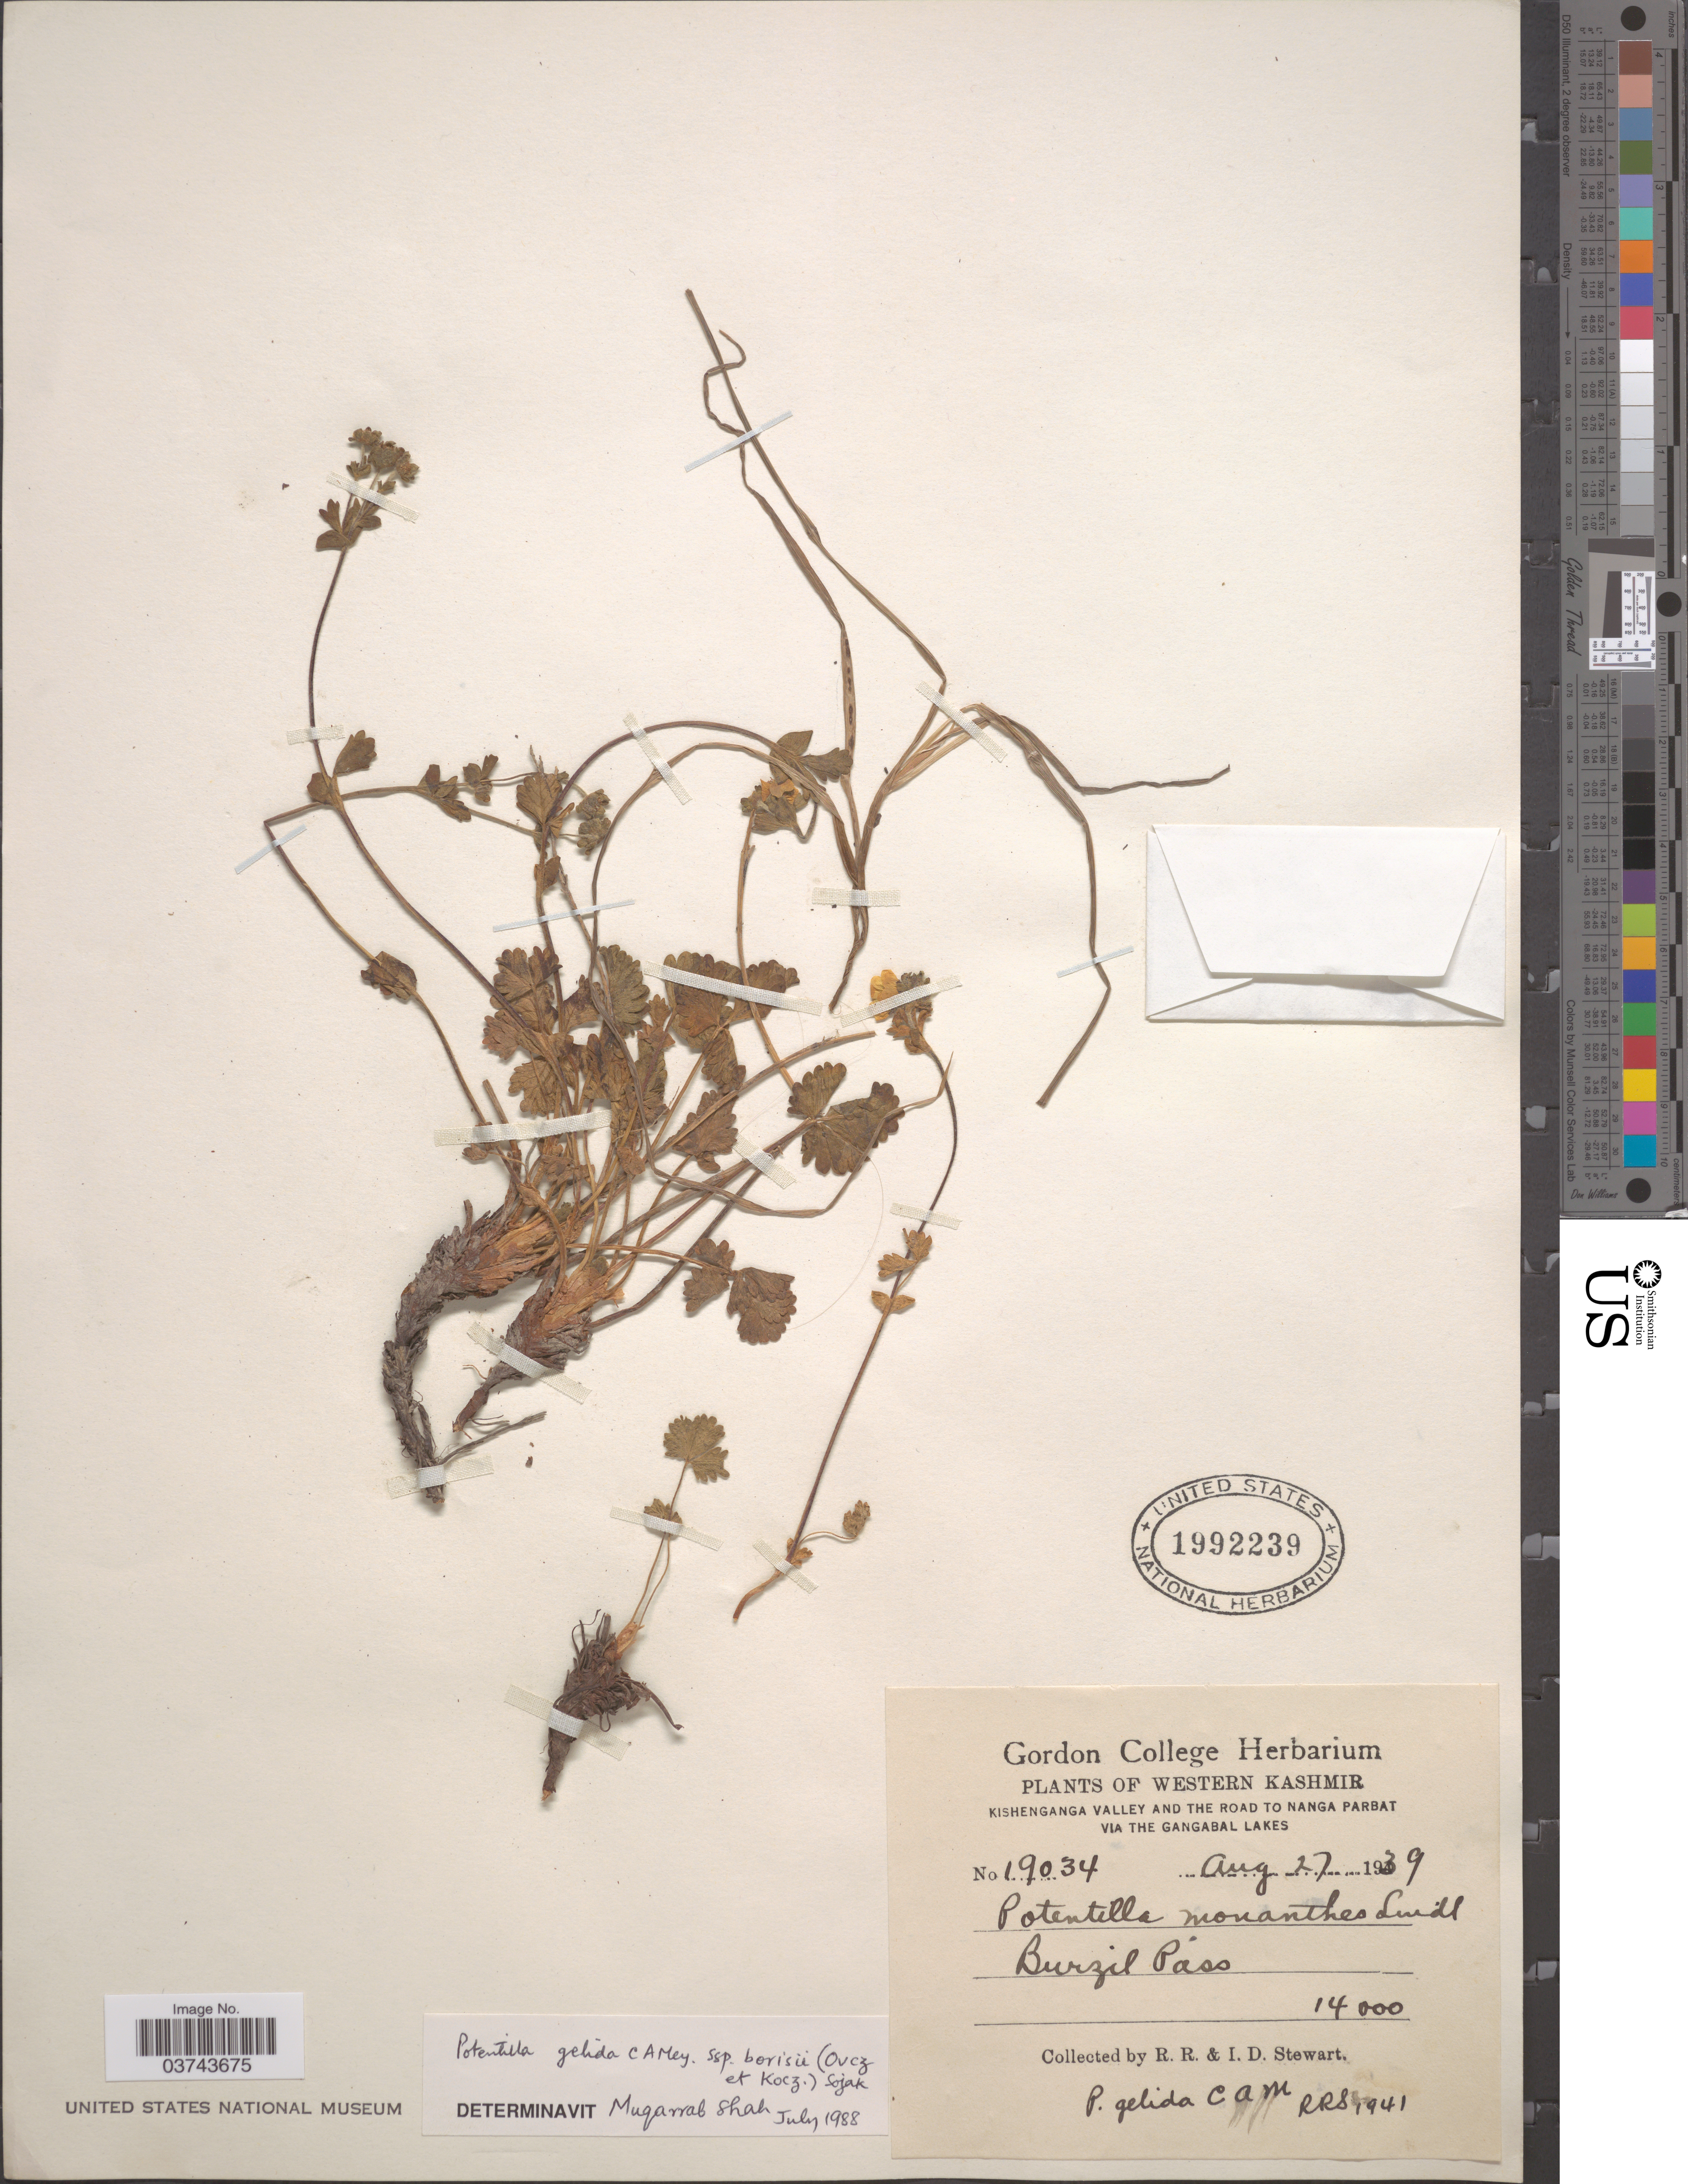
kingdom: Plantae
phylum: Tracheophyta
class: Magnoliopsida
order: Rosales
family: Rosaceae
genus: Potentilla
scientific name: Potentilla gelida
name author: C.A. Mey.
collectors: R. Stewart & I. Stewart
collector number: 19034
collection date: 1939-08-27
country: India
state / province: Jammu and Kashmir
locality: Western Kashmir. Kishenganga Valley and the Road to Nanga Parbat via the Gangabal Lakes. Burzil Pass.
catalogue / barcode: US 1992239